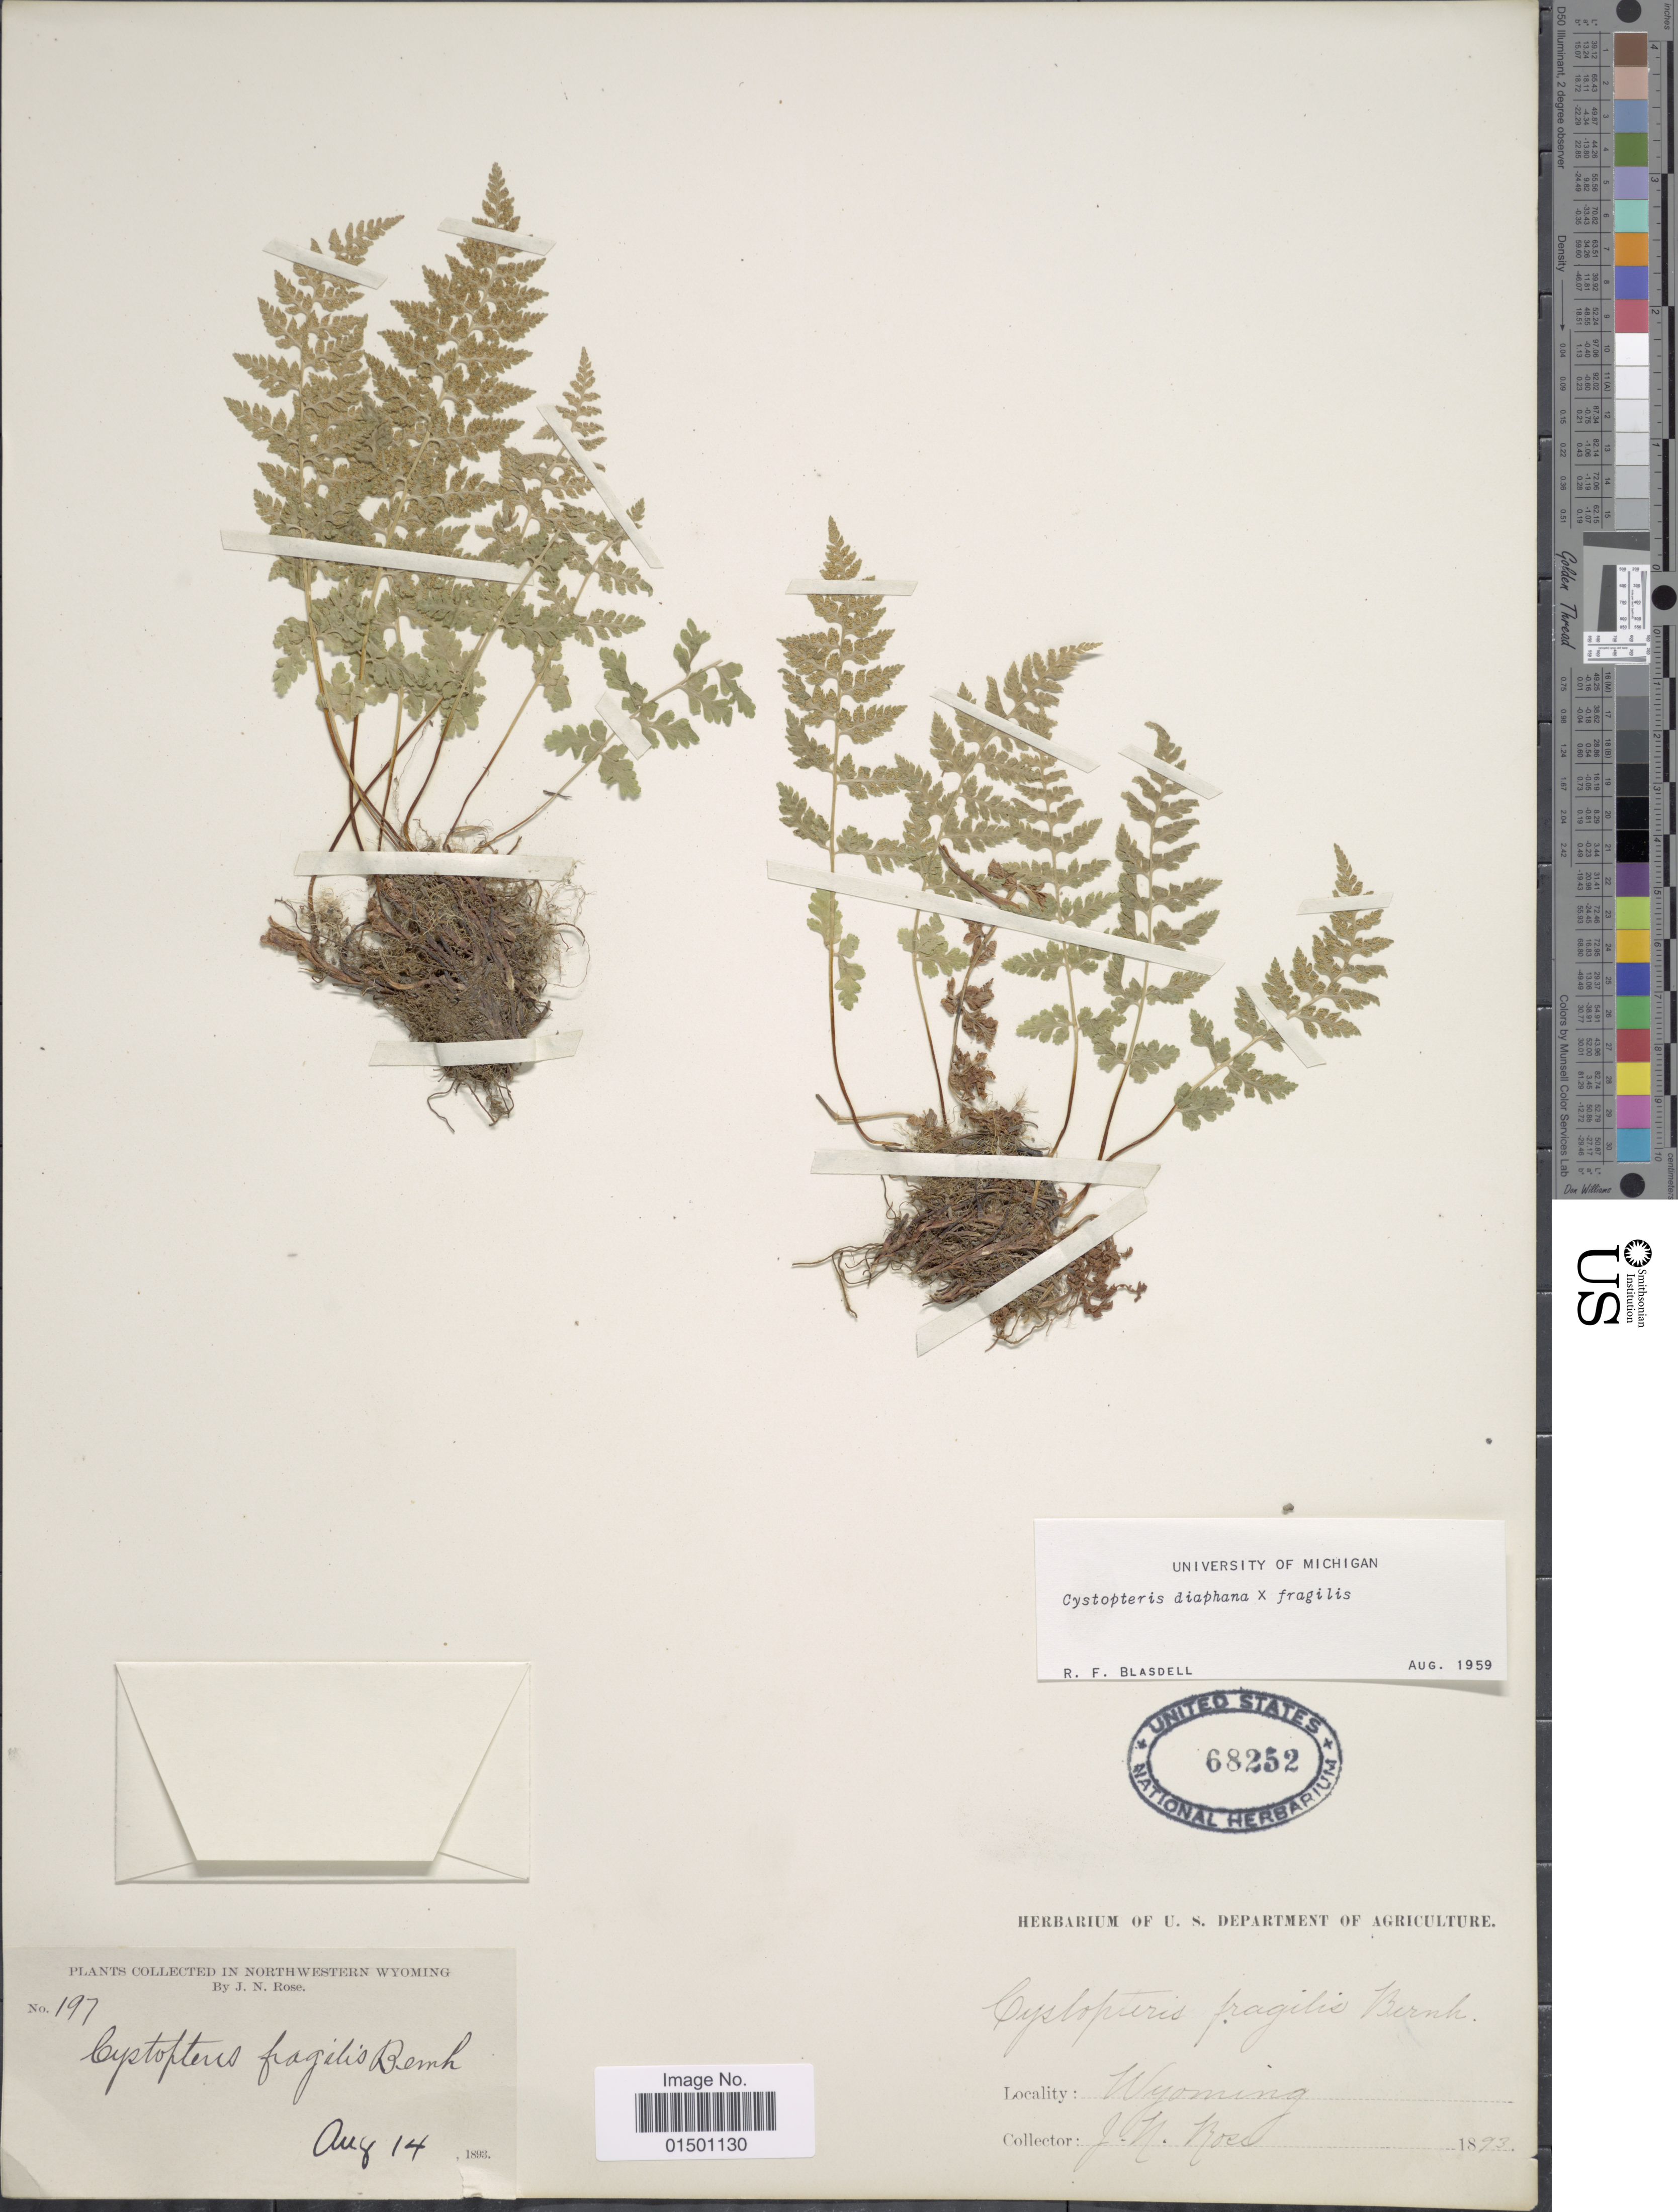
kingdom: Plantae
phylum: Tracheophyta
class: Polypodiopsida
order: Polypodiales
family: Cystopteridaceae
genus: Cystopteris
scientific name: Cystopteris diaphana x C. fragilis (L.) Bernh.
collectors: J. N. Rose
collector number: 197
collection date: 1893-08-14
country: United States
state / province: Wyoming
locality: Northwestern Wyoming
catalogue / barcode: US 68252